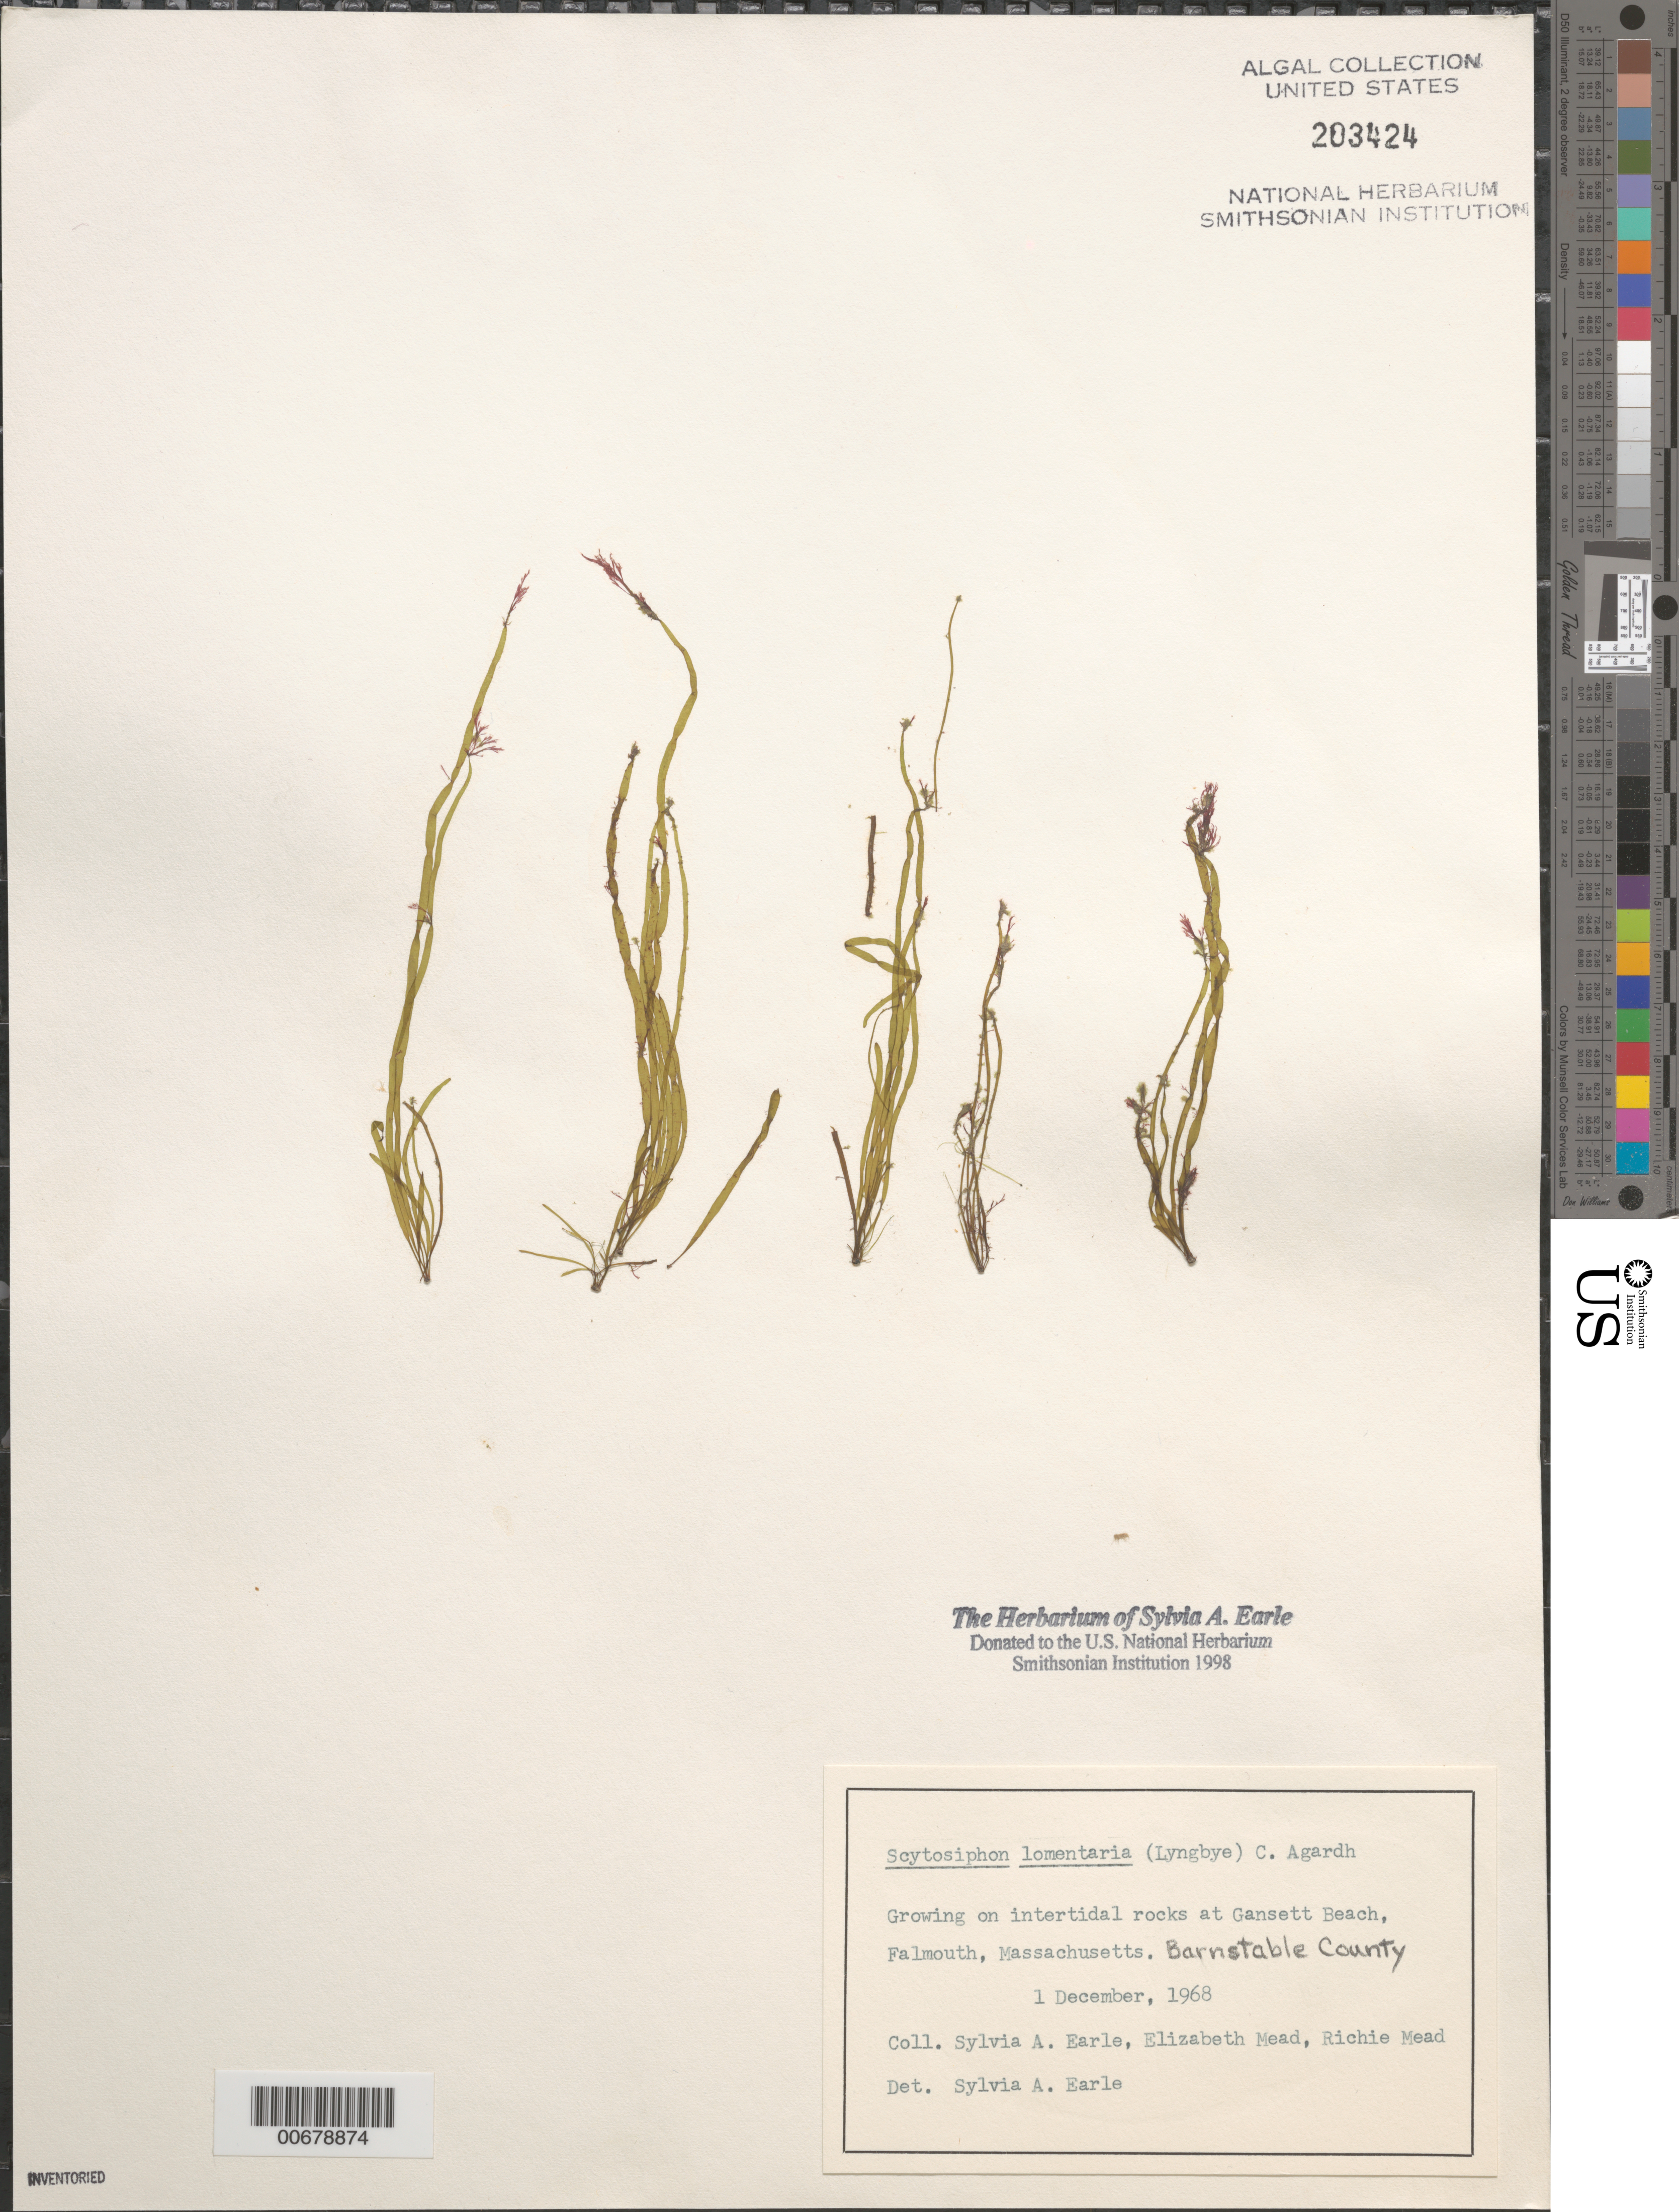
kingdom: Chromista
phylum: Ochrophyta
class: Phaeophyceae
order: Scytosiphonales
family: Scytosiphonaceae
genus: Scytosiphon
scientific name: Scytosiphon lomentaria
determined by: Earle, S. A.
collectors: S. A. Earle, E. Mead & R. Mead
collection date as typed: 01 Dec 1968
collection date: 1968-12-01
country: United States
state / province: Massachusetts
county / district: Barnstable County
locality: Falmouth, Gansett Beach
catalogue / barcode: US 203424